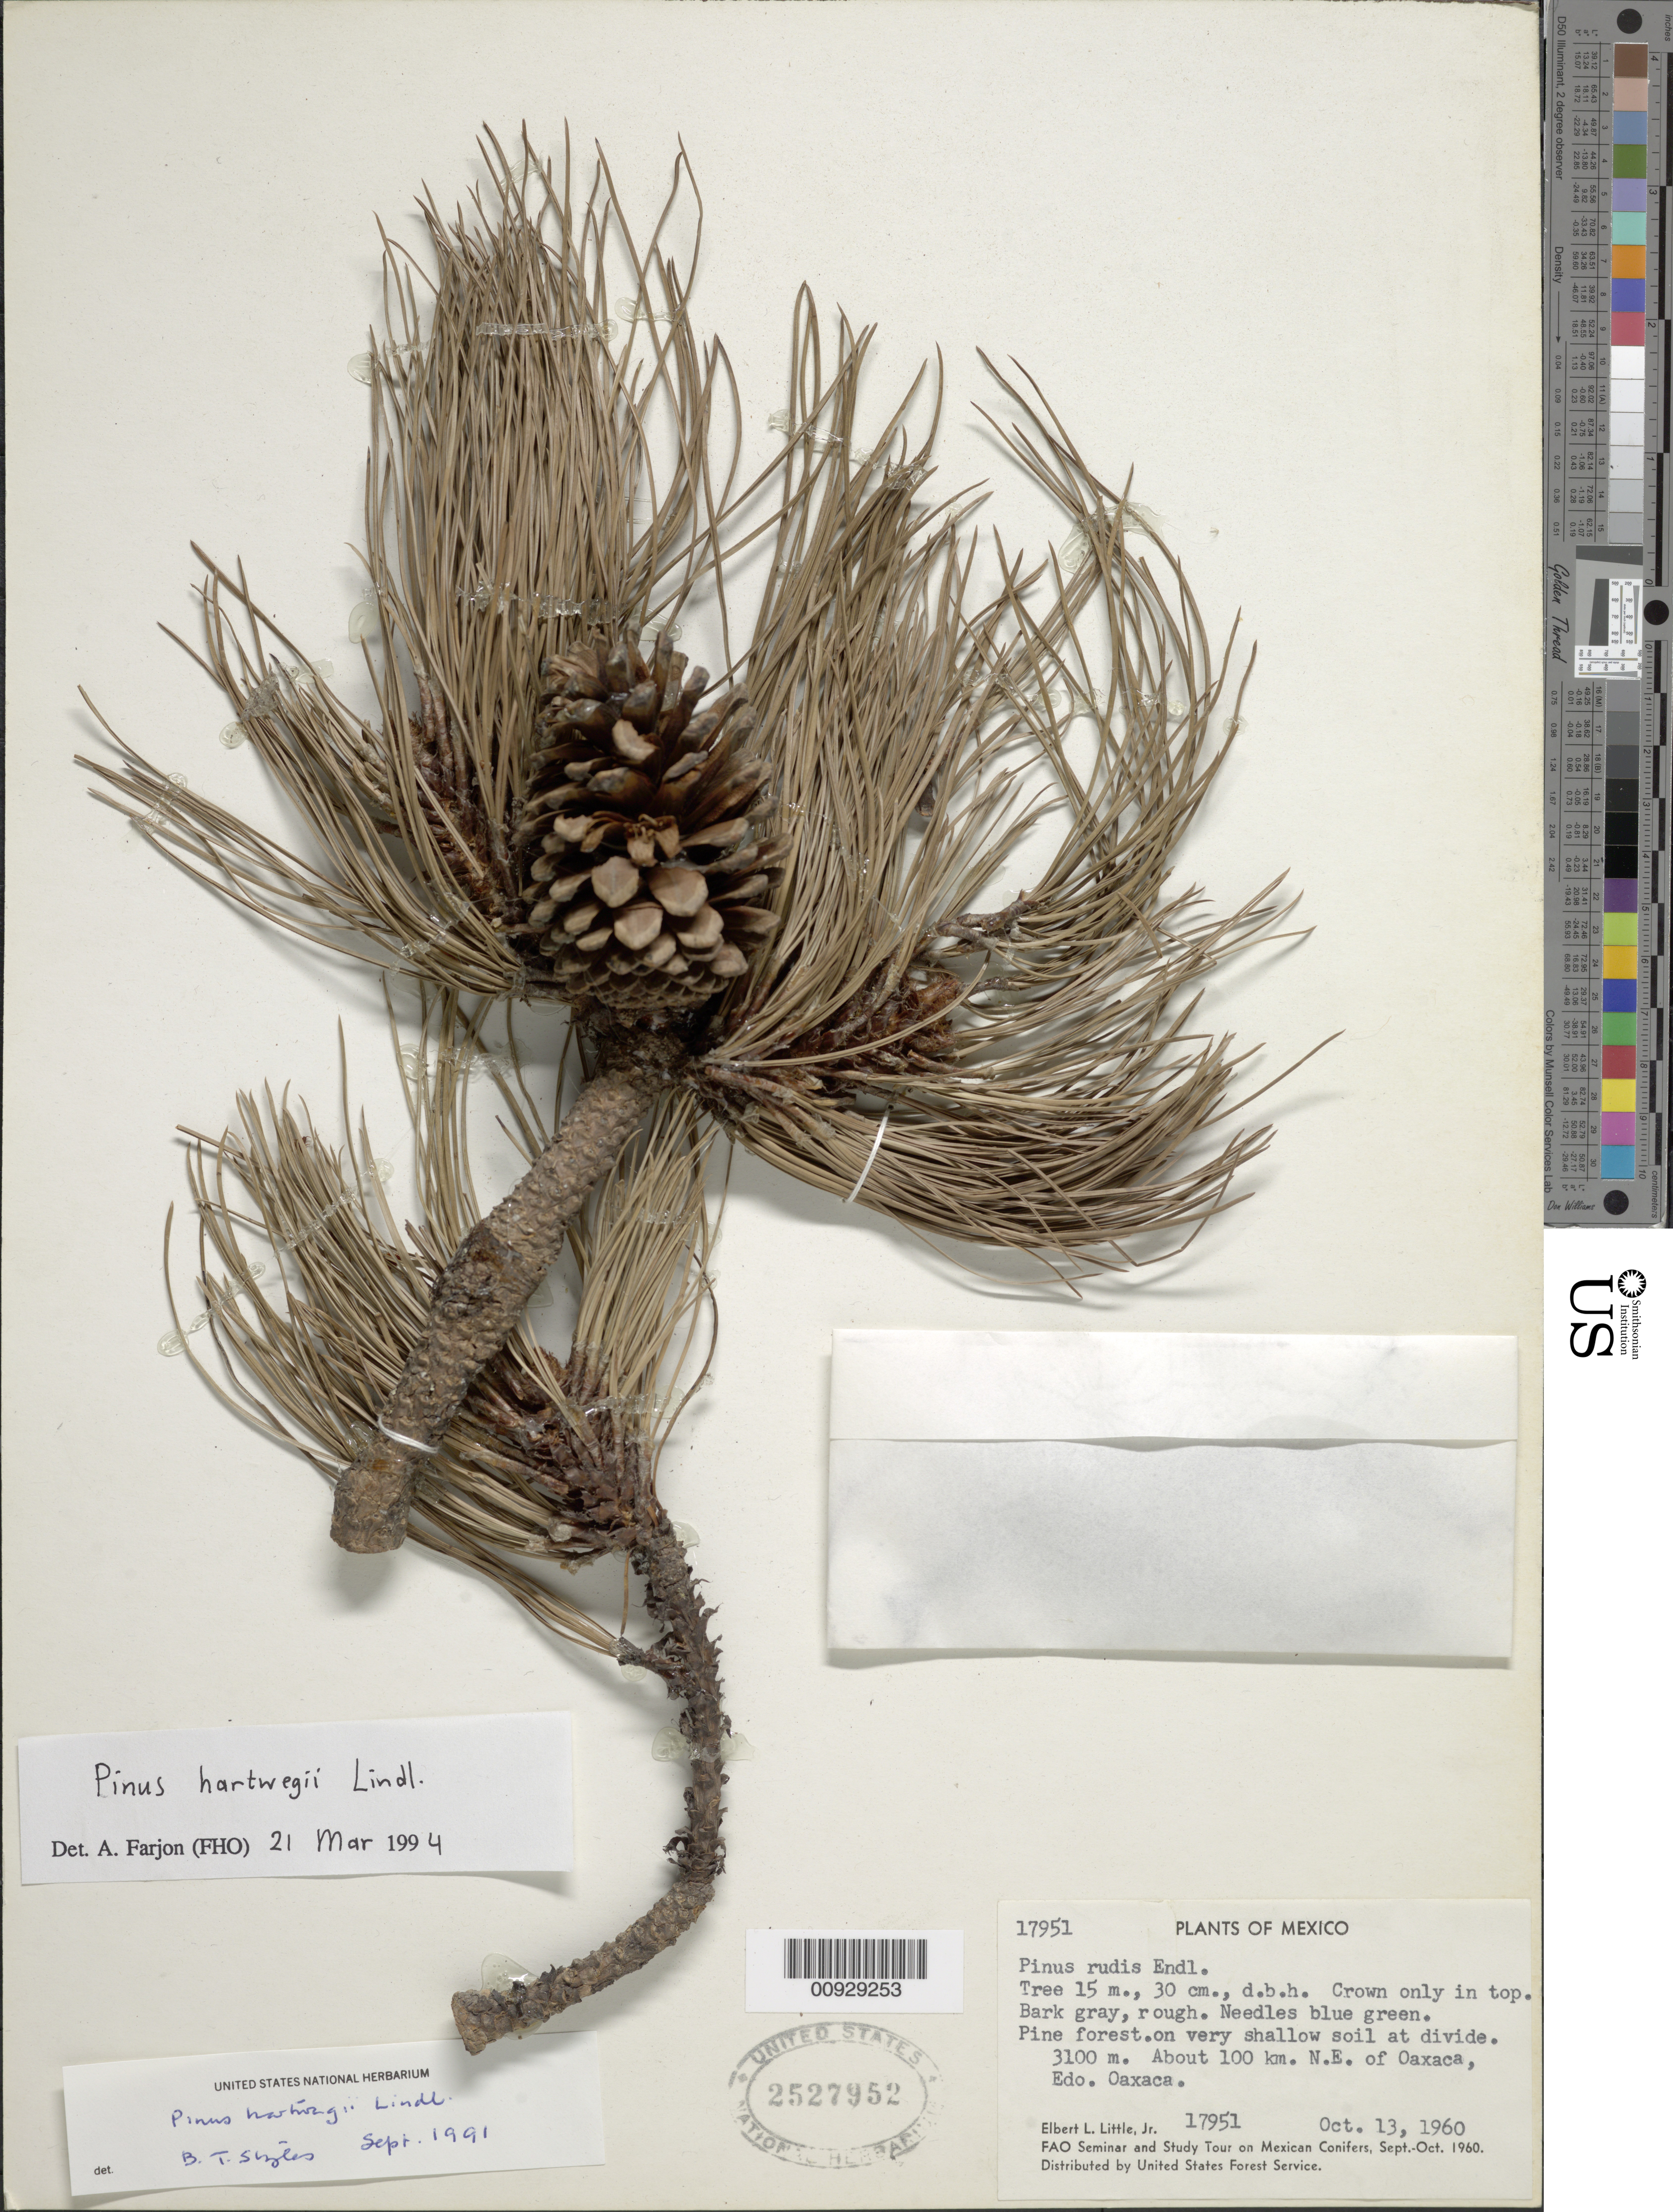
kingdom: Plantae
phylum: Tracheophyta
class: Pinopsida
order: Pinales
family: Pinaceae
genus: Pinus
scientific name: Pinus hartwegii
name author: Lindl.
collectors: E. L. Little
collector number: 17951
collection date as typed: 13 Oct 1960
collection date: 1960-10-13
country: Mexico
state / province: Oaxaca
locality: About 100 km. NE of Oaxaca.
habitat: Pine forest. On very shallow soil at divide.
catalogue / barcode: US 2527952